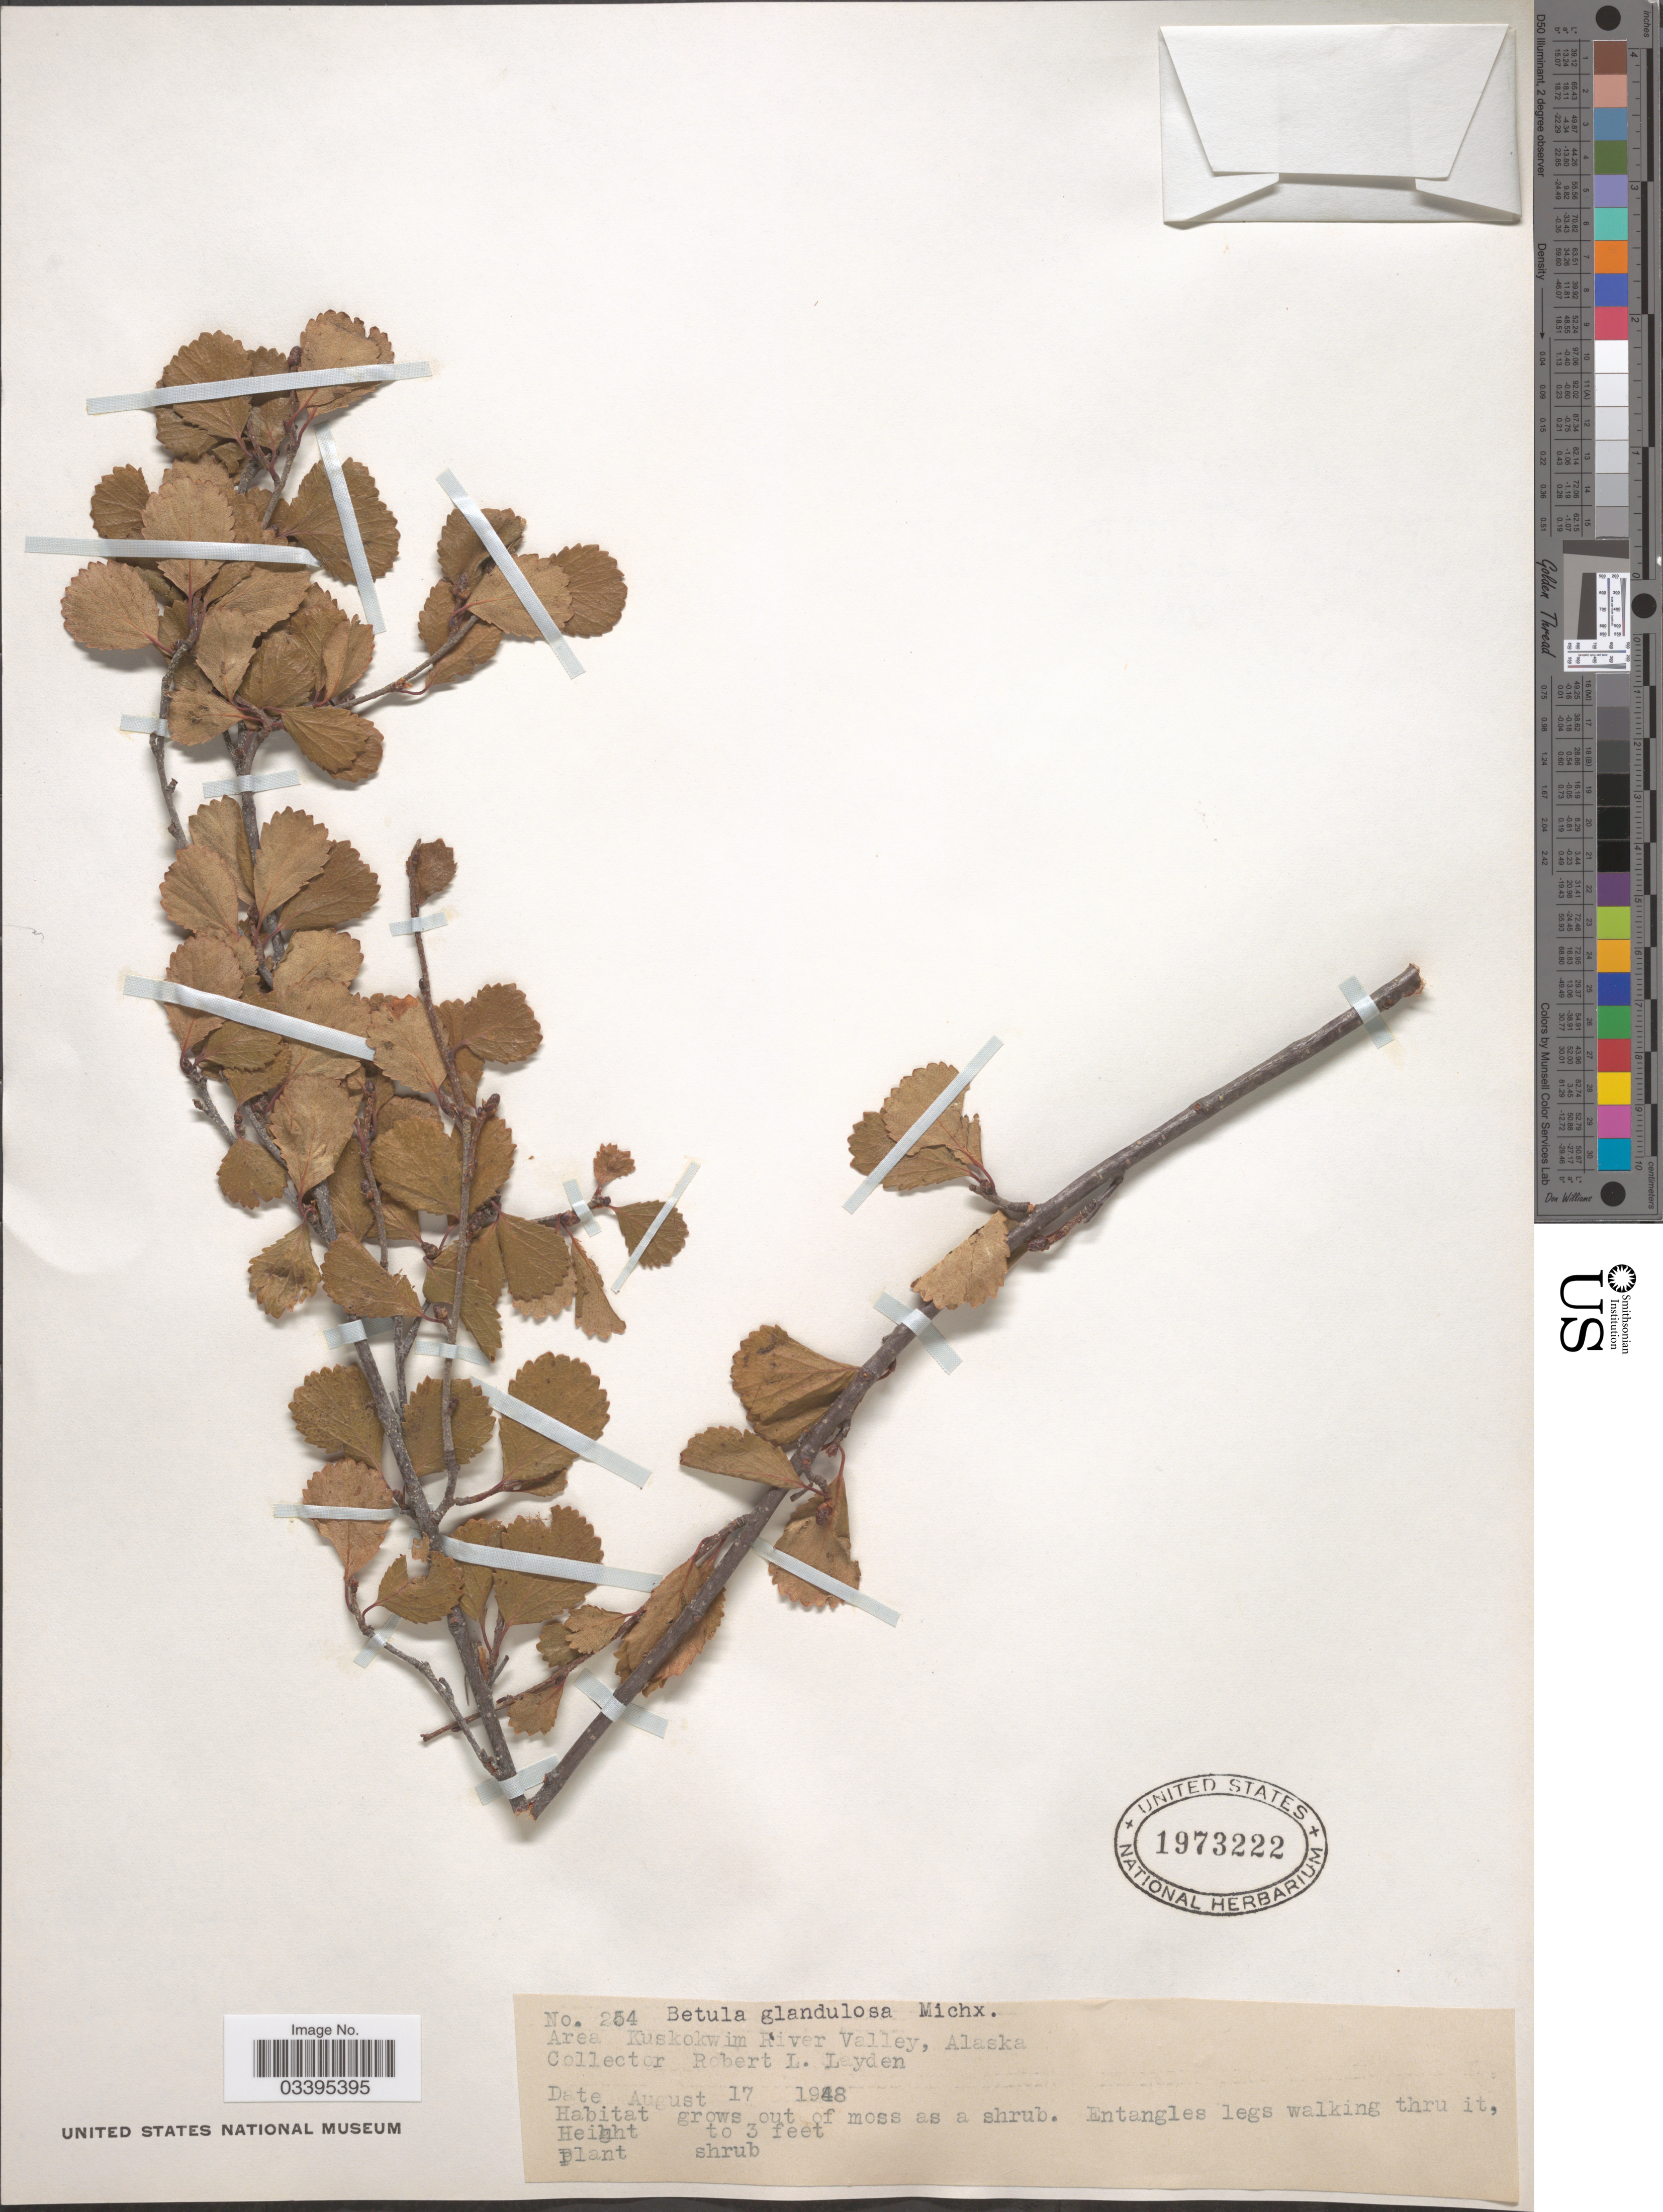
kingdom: Plantae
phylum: Tracheophyta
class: Magnoliopsida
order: Fagales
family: Betulaceae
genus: Betula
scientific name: Betula glandulosa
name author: Michx.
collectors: R. Layden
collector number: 254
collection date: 1948-08-17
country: United States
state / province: Alaska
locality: Area Kuskokwim River Valley.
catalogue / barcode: US 1973222